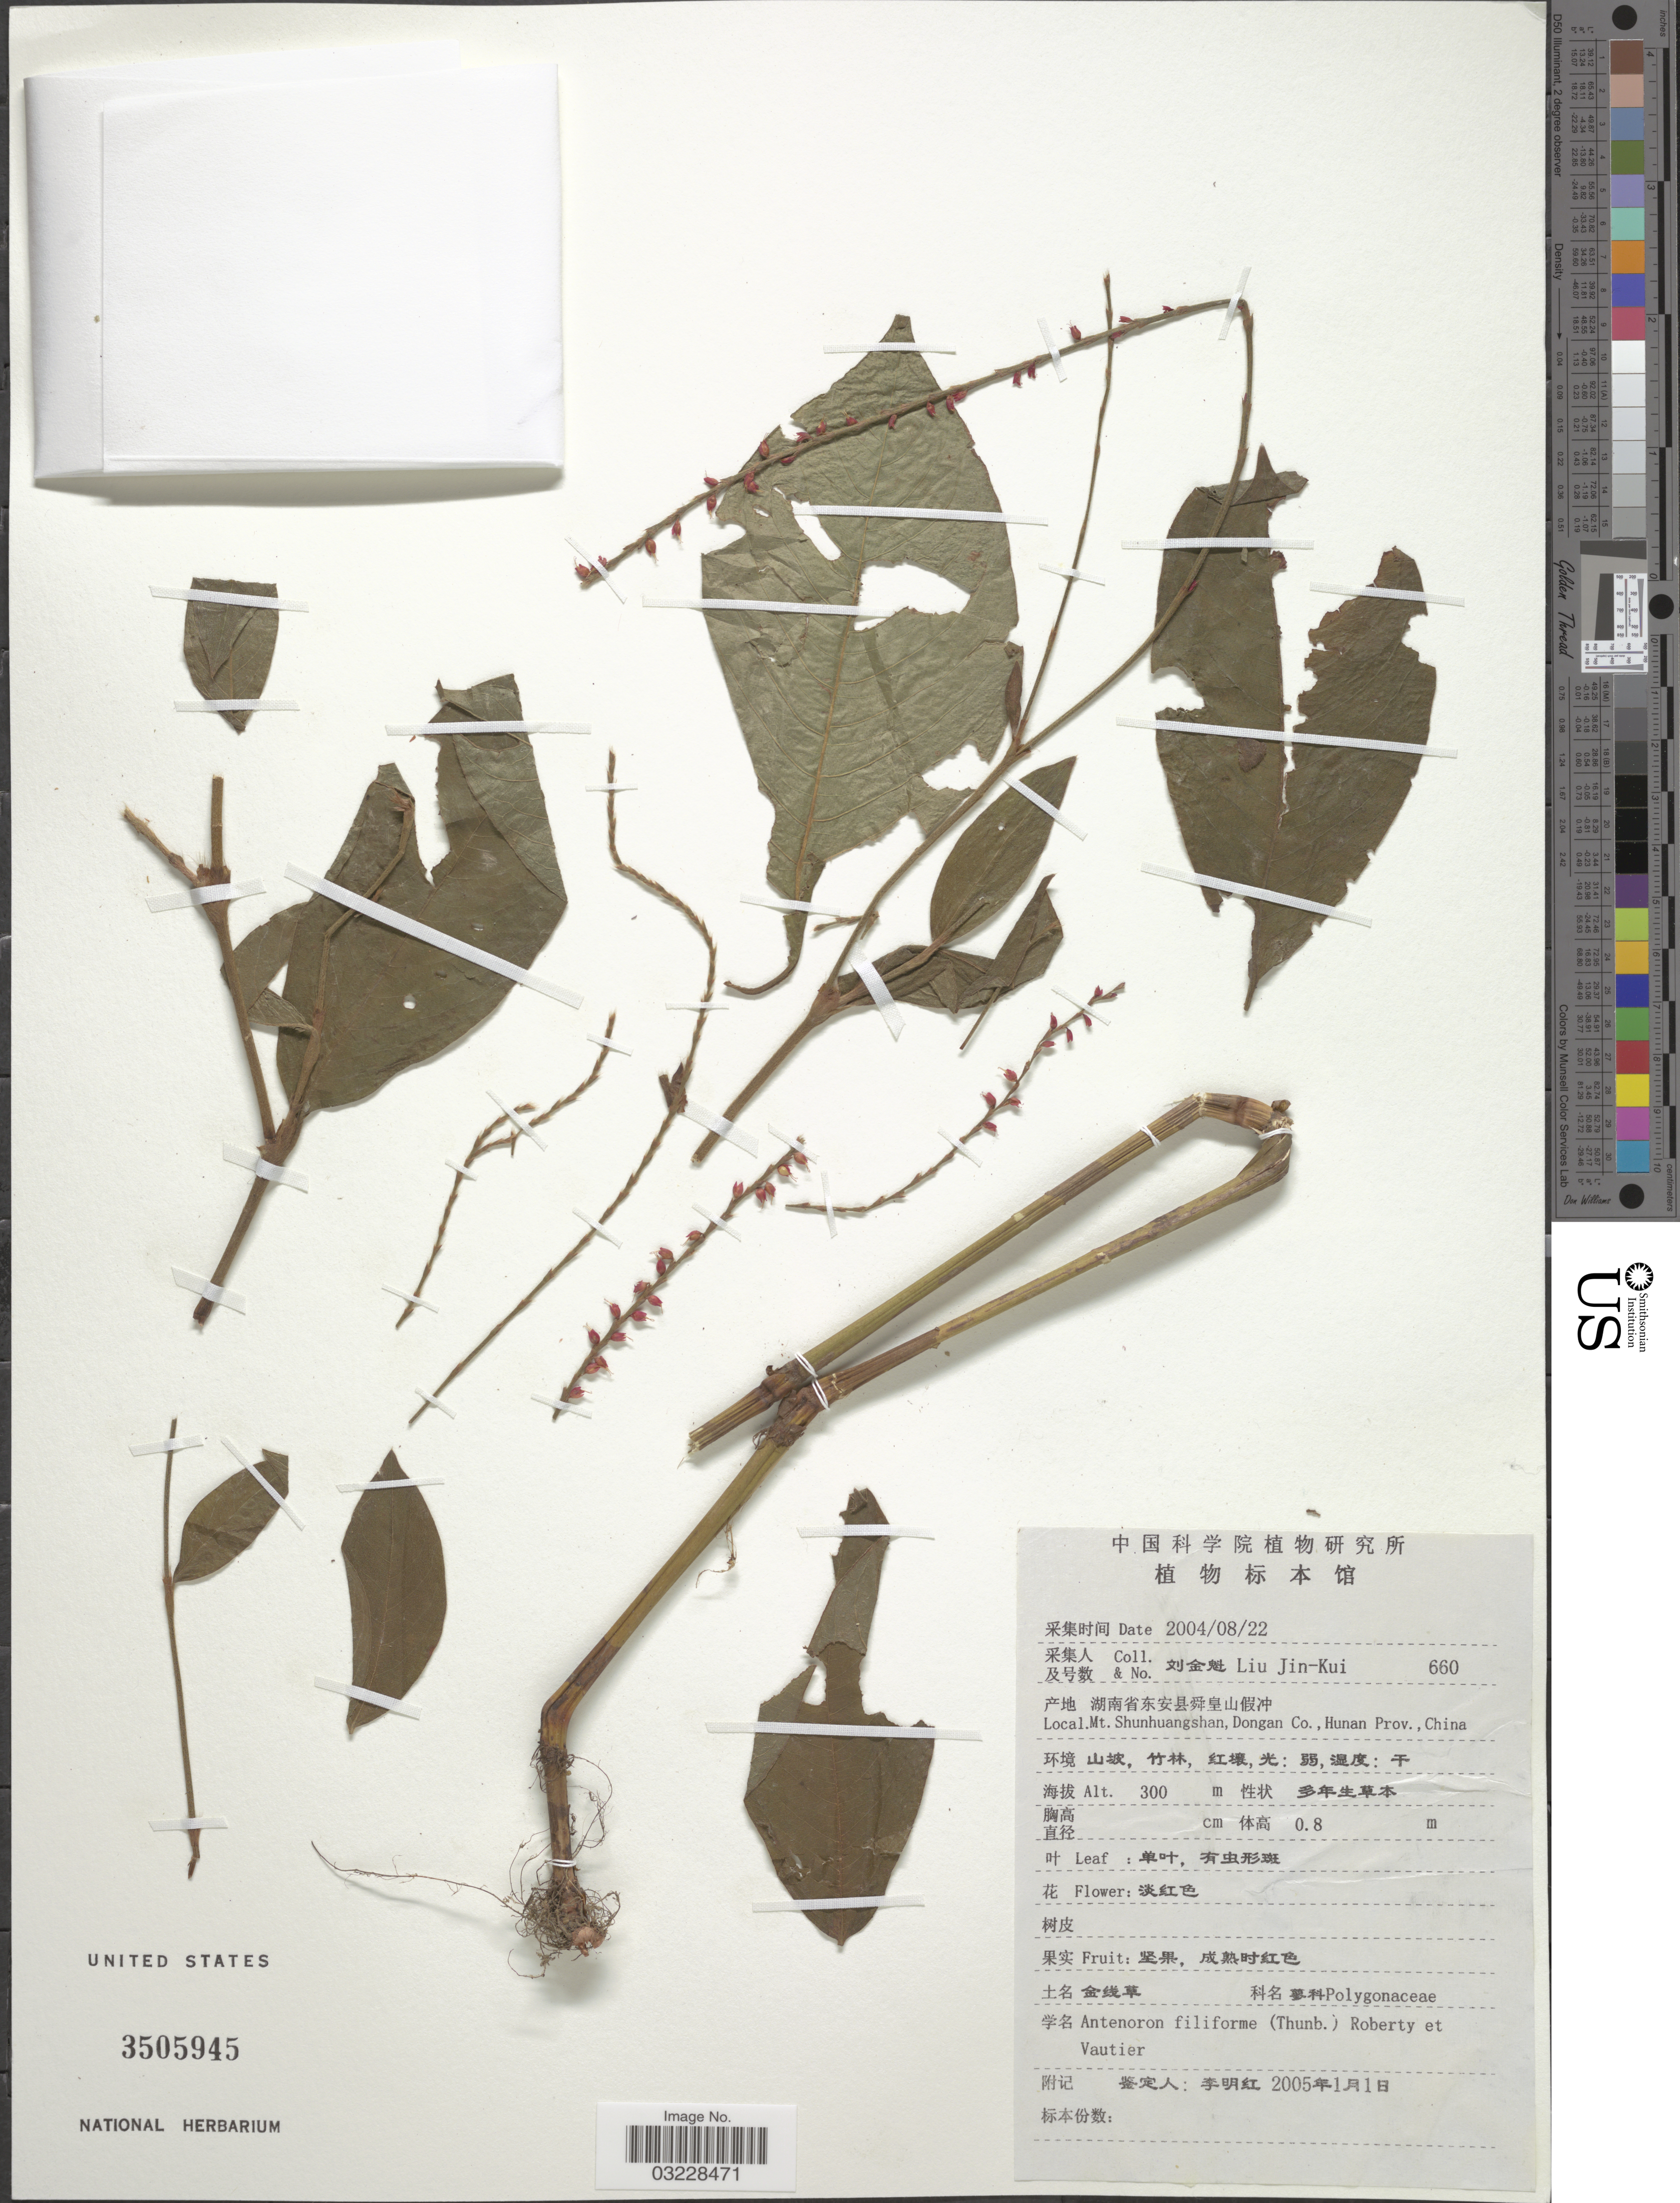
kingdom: Plantae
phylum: Tracheophyta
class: Magnoliopsida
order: Caryophyllales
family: Polygonaceae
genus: Persicaria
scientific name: Persicaria filiformis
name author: (Thunb.) Nakai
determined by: U.S. National Herbarium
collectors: Liu Jin-Kui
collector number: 660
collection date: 2004-08-22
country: China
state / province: Hunan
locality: Mt. Shunhuangshan, Dongan Co., Hunan Prov.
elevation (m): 300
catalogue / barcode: US 3505945